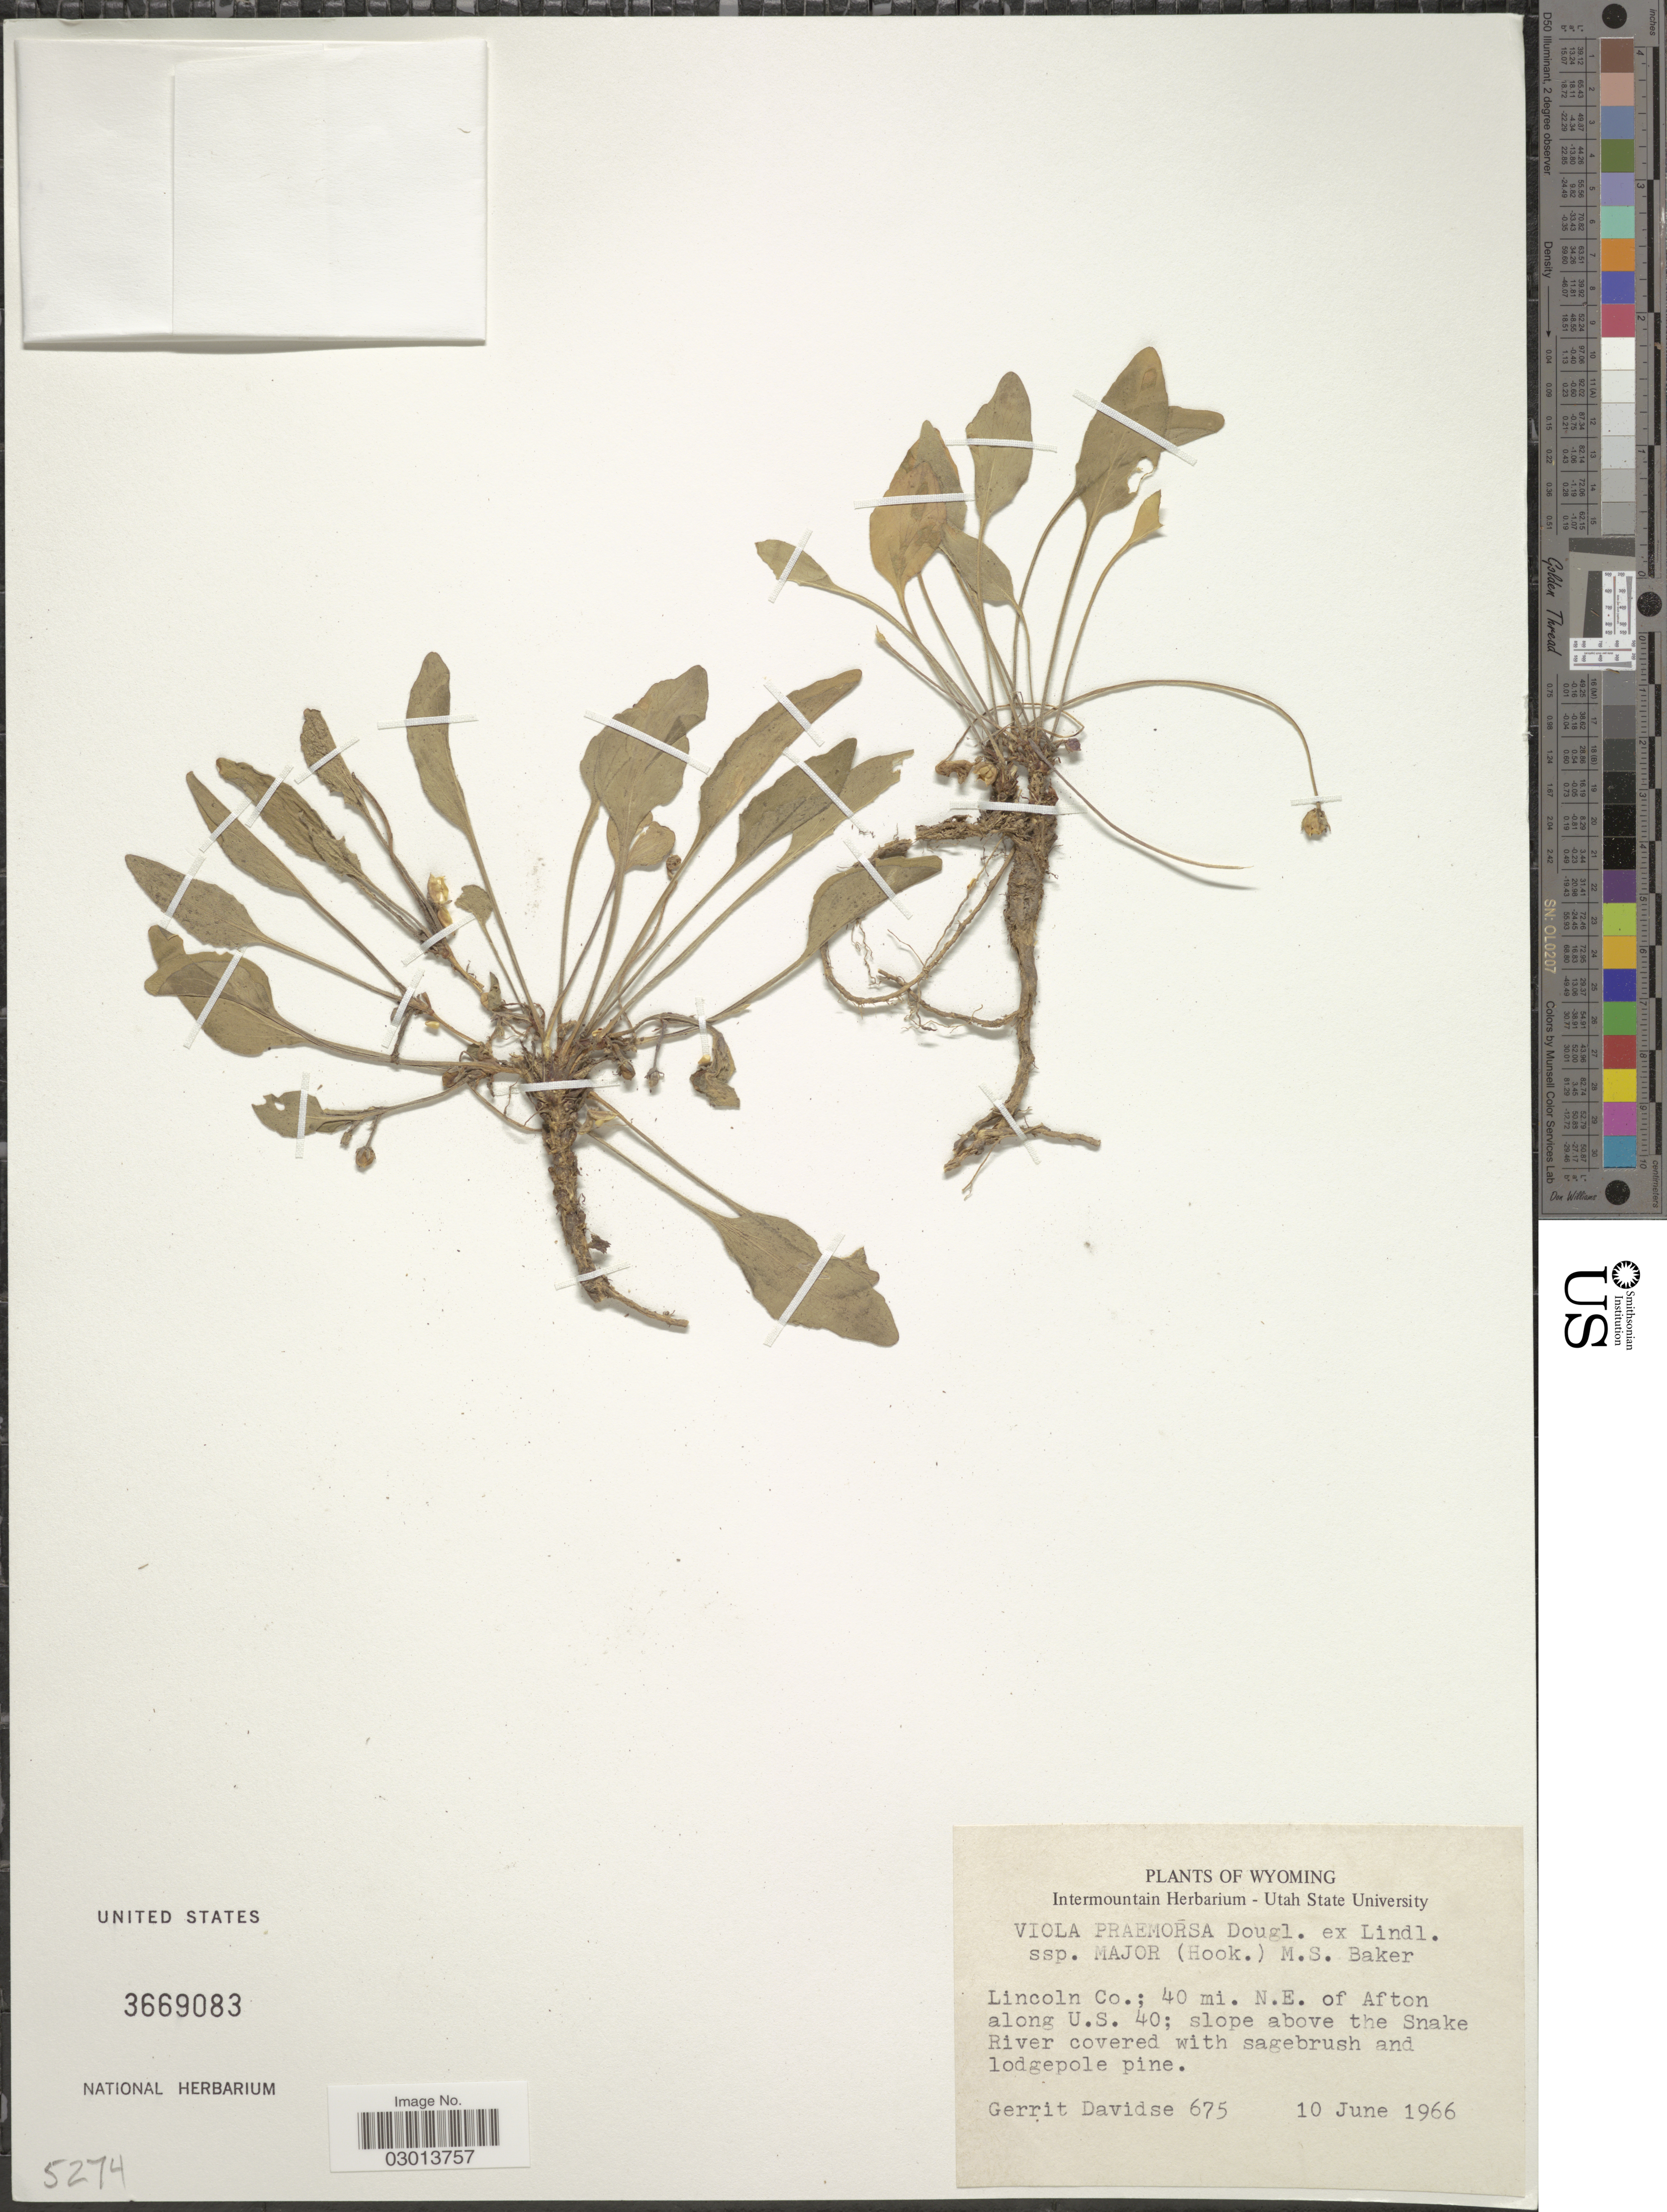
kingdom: Plantae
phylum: Tracheophyta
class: Magnoliopsida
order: Malpighiales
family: Violaceae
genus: Viola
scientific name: Viola praemorsa subsp. major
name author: (Hook.) M.S. Baker & Clausen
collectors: G. Davidse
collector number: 675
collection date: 1966-06-10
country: United States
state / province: Wyoming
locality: Lincoln Co.; 40 mi. N.E. of Afton along U.S. 40; slope above the Snake River.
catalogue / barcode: US 3669083